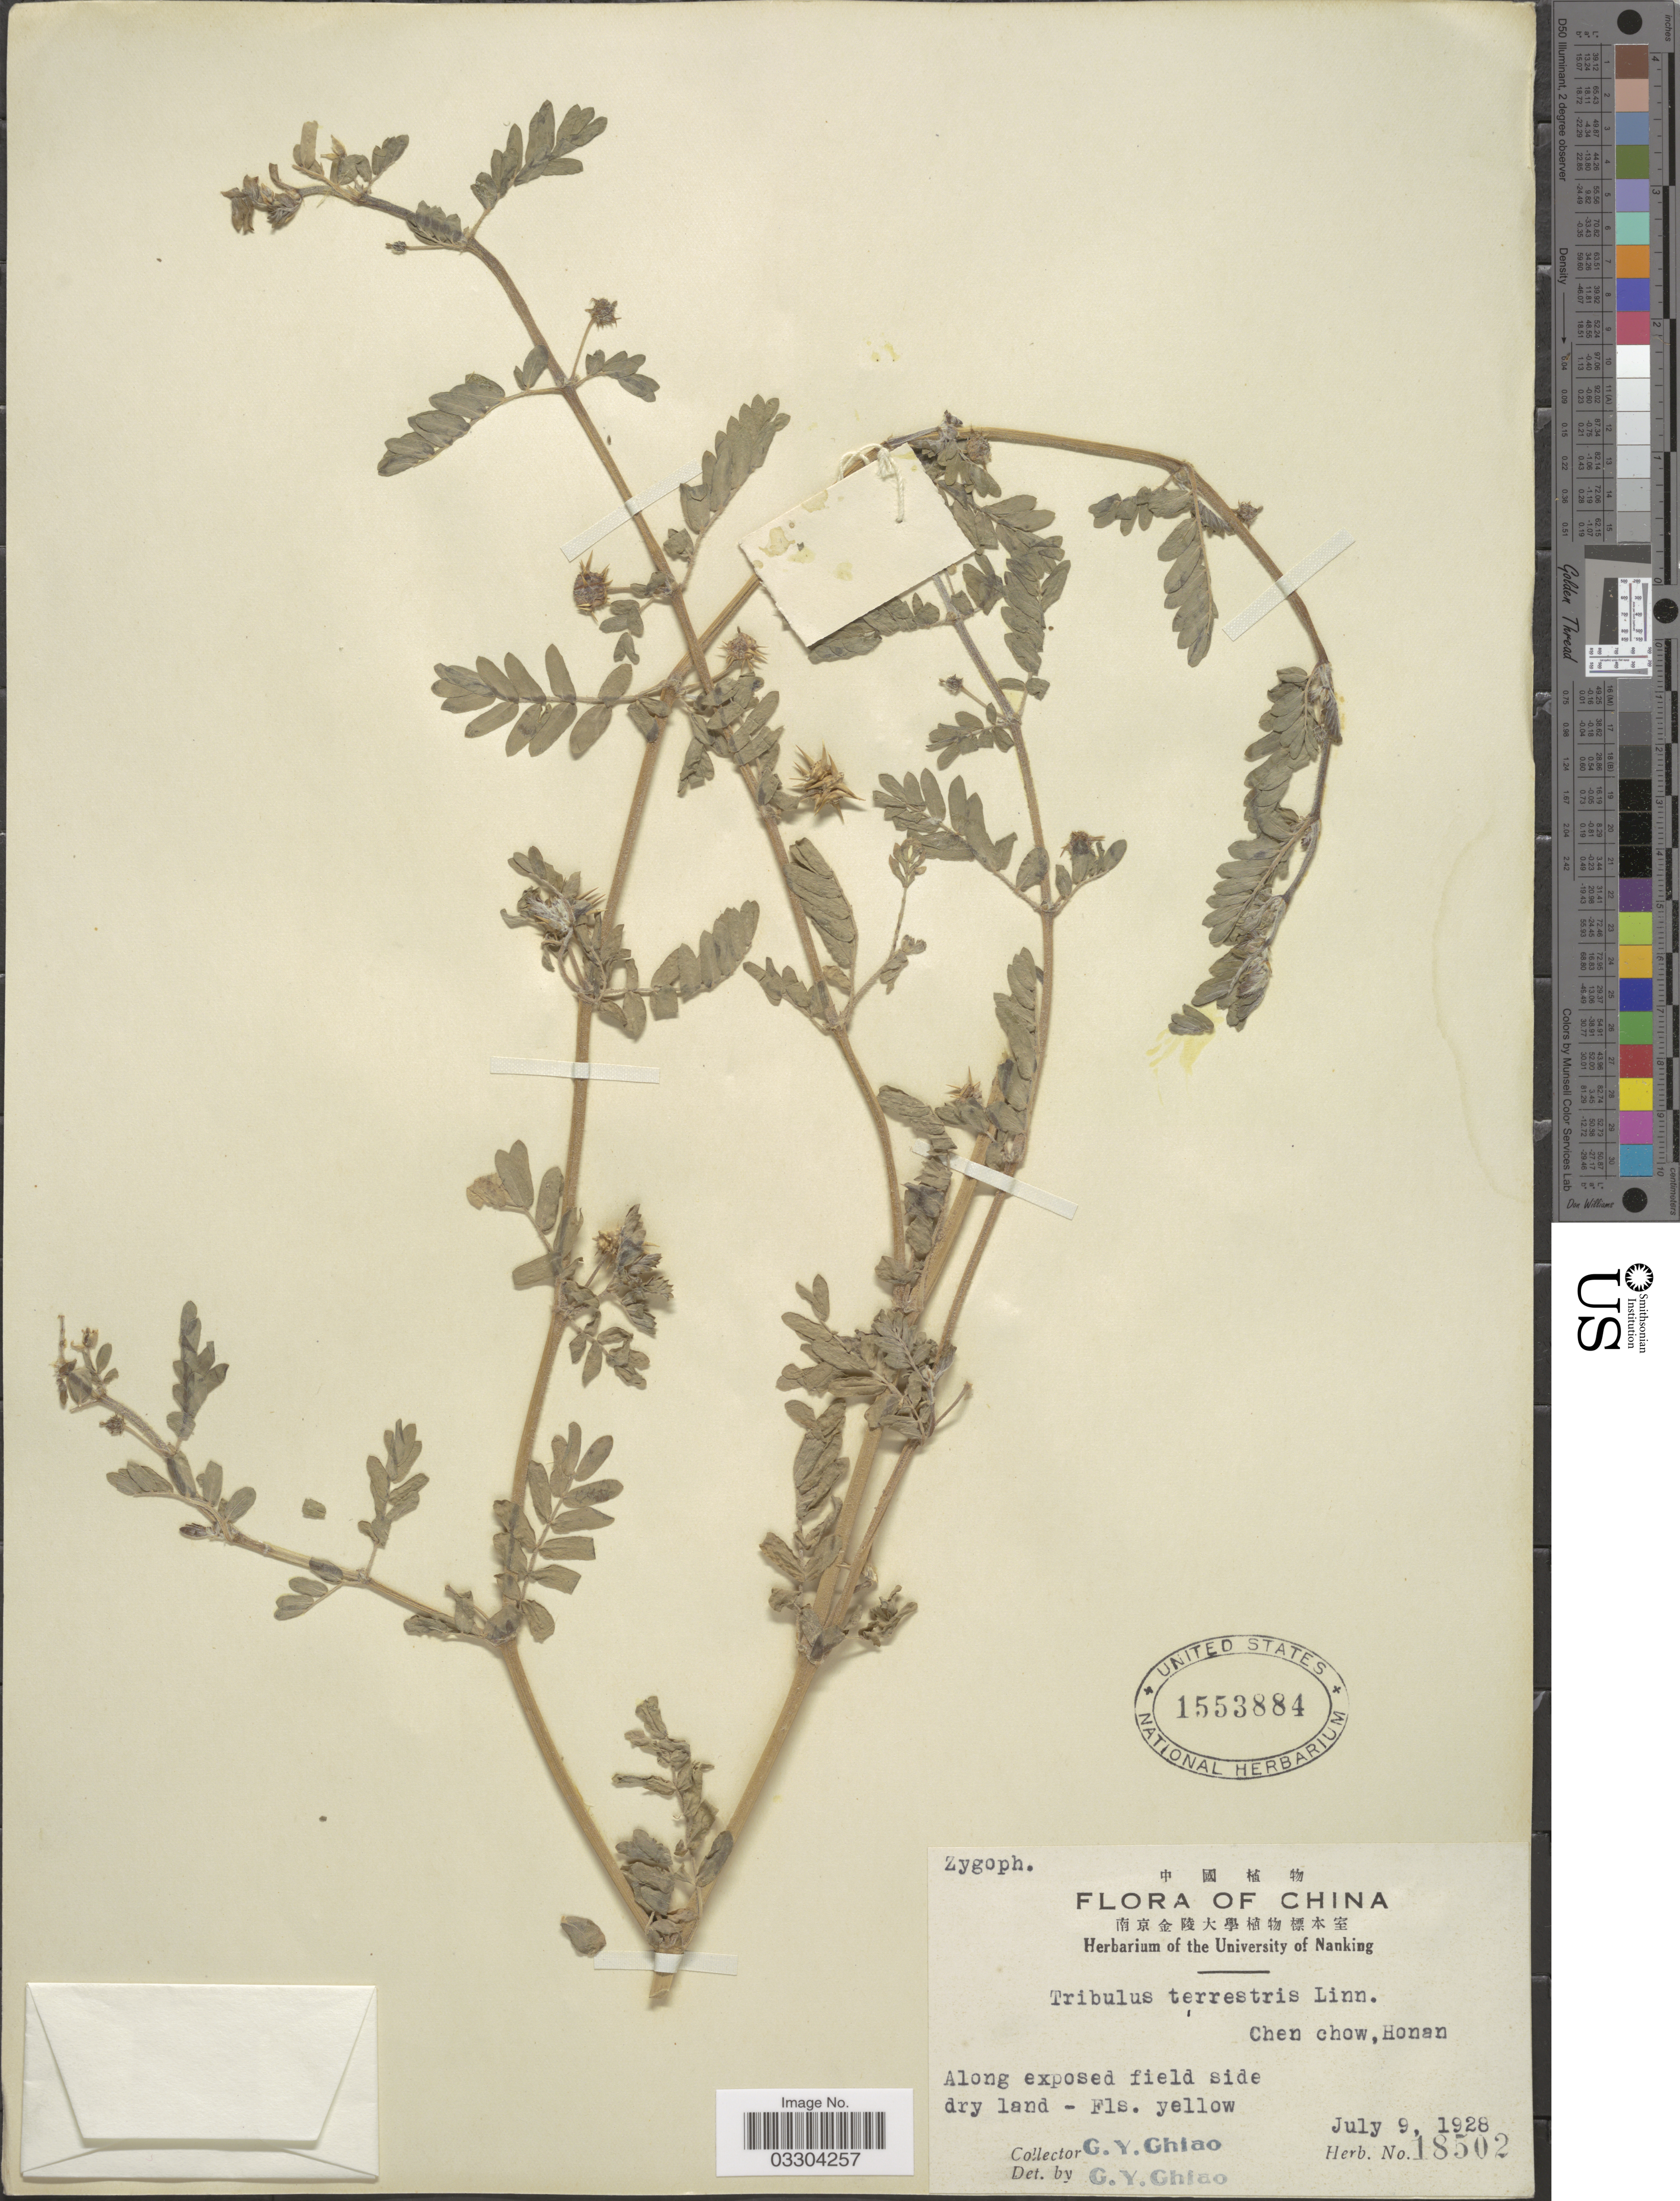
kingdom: Plantae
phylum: Tracheophyta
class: Magnoliopsida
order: Zygophyllales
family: Zygophyllaceae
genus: Tribulus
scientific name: Tribulus terrestris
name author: L.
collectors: C. Y. Chiao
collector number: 18502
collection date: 1928-07-09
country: China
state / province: Henan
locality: Chen chow, Honan.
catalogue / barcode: US 1553884